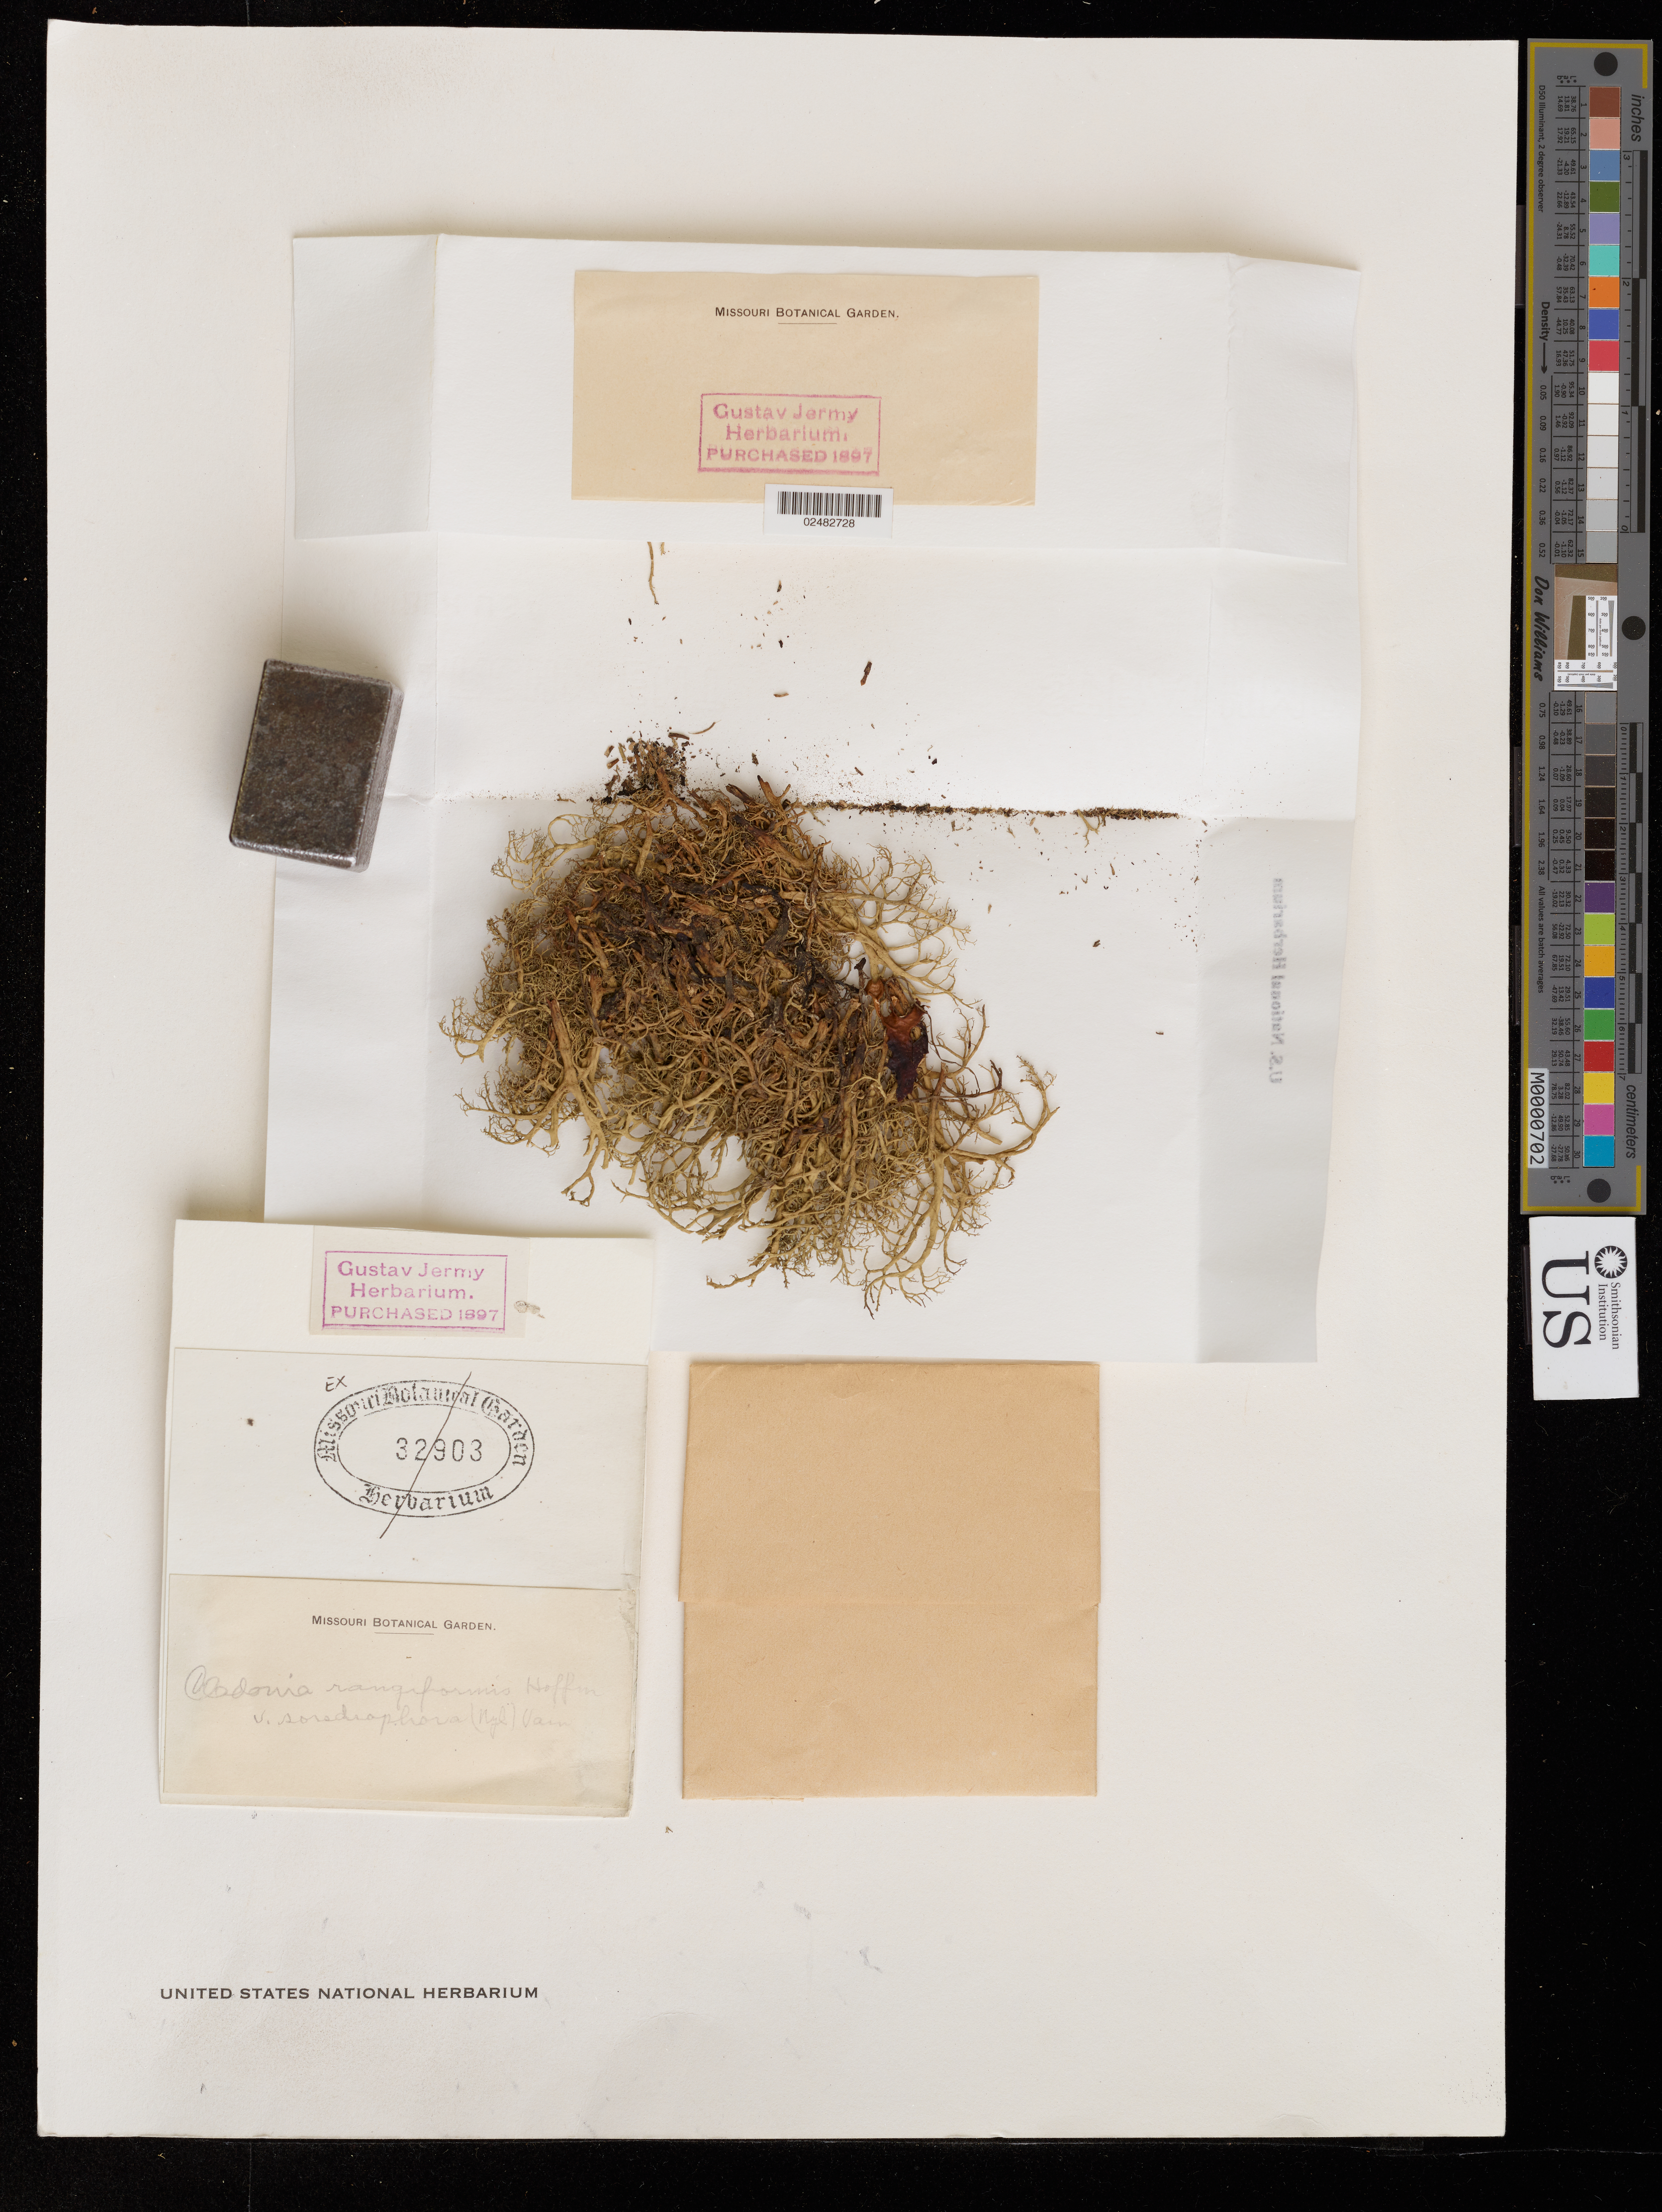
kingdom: Fungi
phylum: Ascomycota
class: Lecanoromycetes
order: Lecanorales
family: Parmeliaceae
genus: Alectoria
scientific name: Alectoria ochroleuca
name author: (Hoffm.) A. Massal.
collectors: ex herb. G. Jermy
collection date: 1897